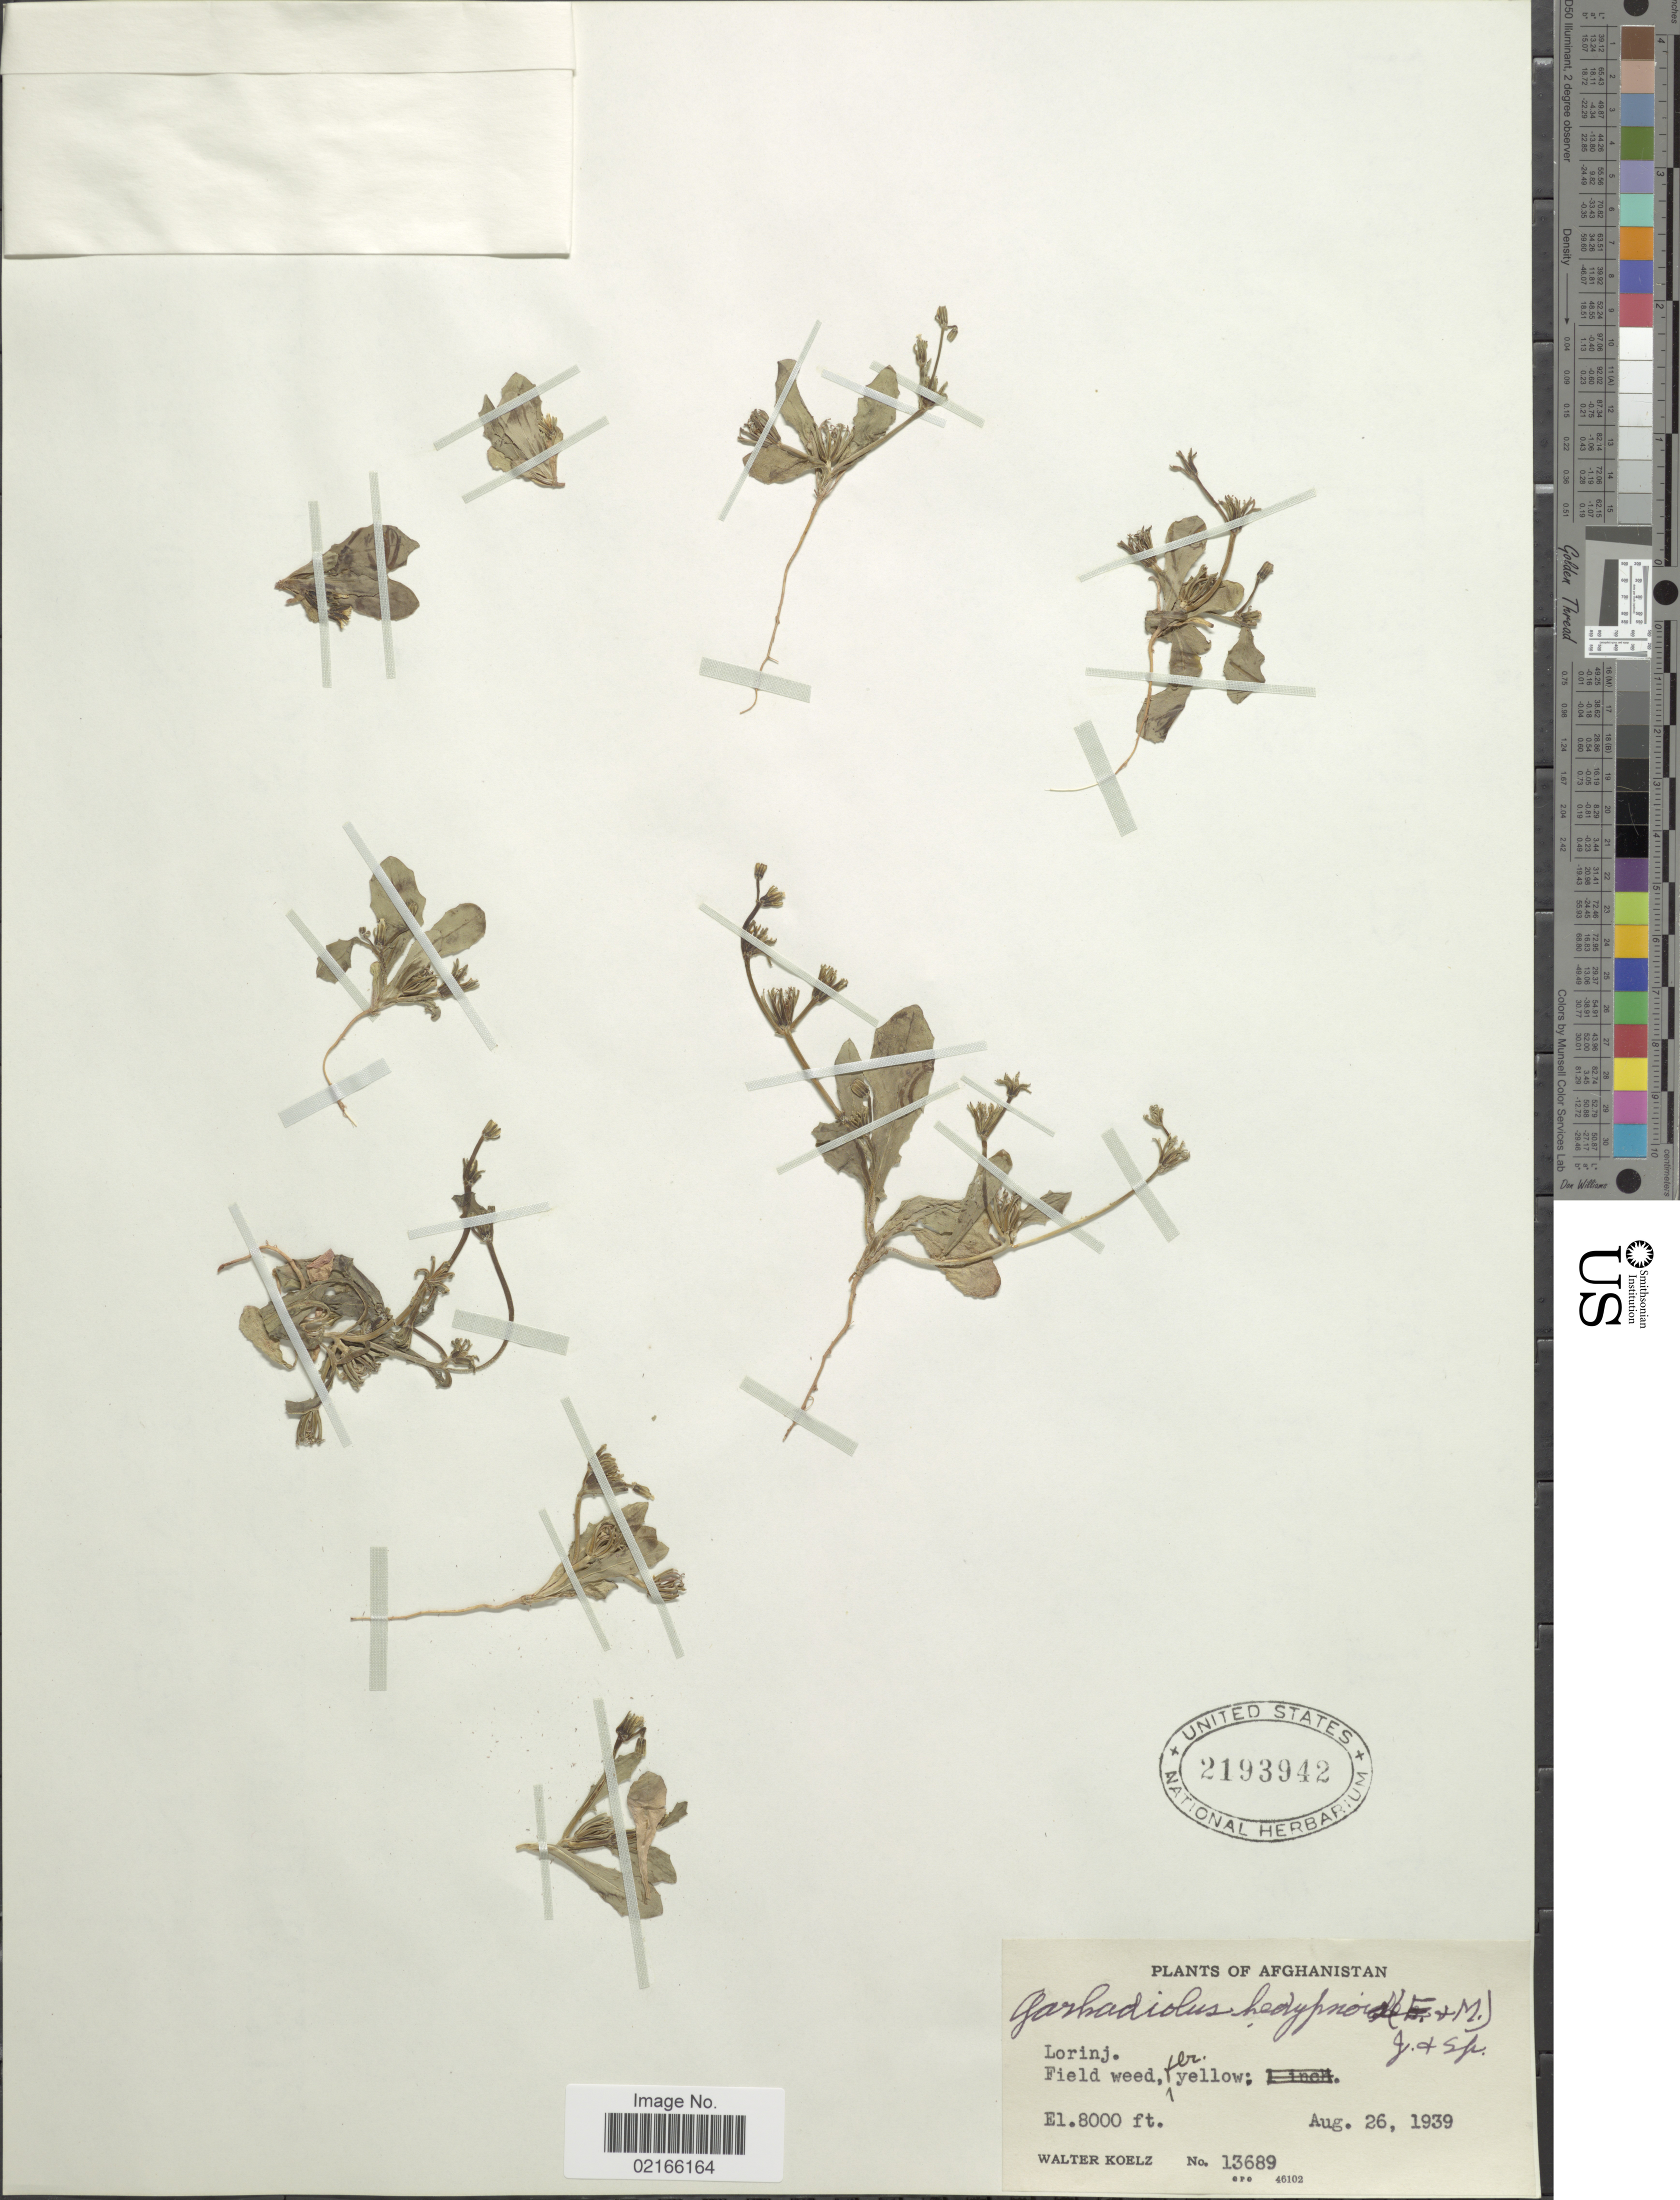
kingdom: Plantae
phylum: Tracheophyta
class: Magnoliopsida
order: Asterales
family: Asteraceae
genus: Garhadiolus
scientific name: Garhadiolus hedypnois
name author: Jaub. & Spach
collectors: W. N. Koelz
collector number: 13689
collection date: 1939-08-26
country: Afghanistan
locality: Lorinj, field weed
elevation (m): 2438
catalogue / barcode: US 2193942